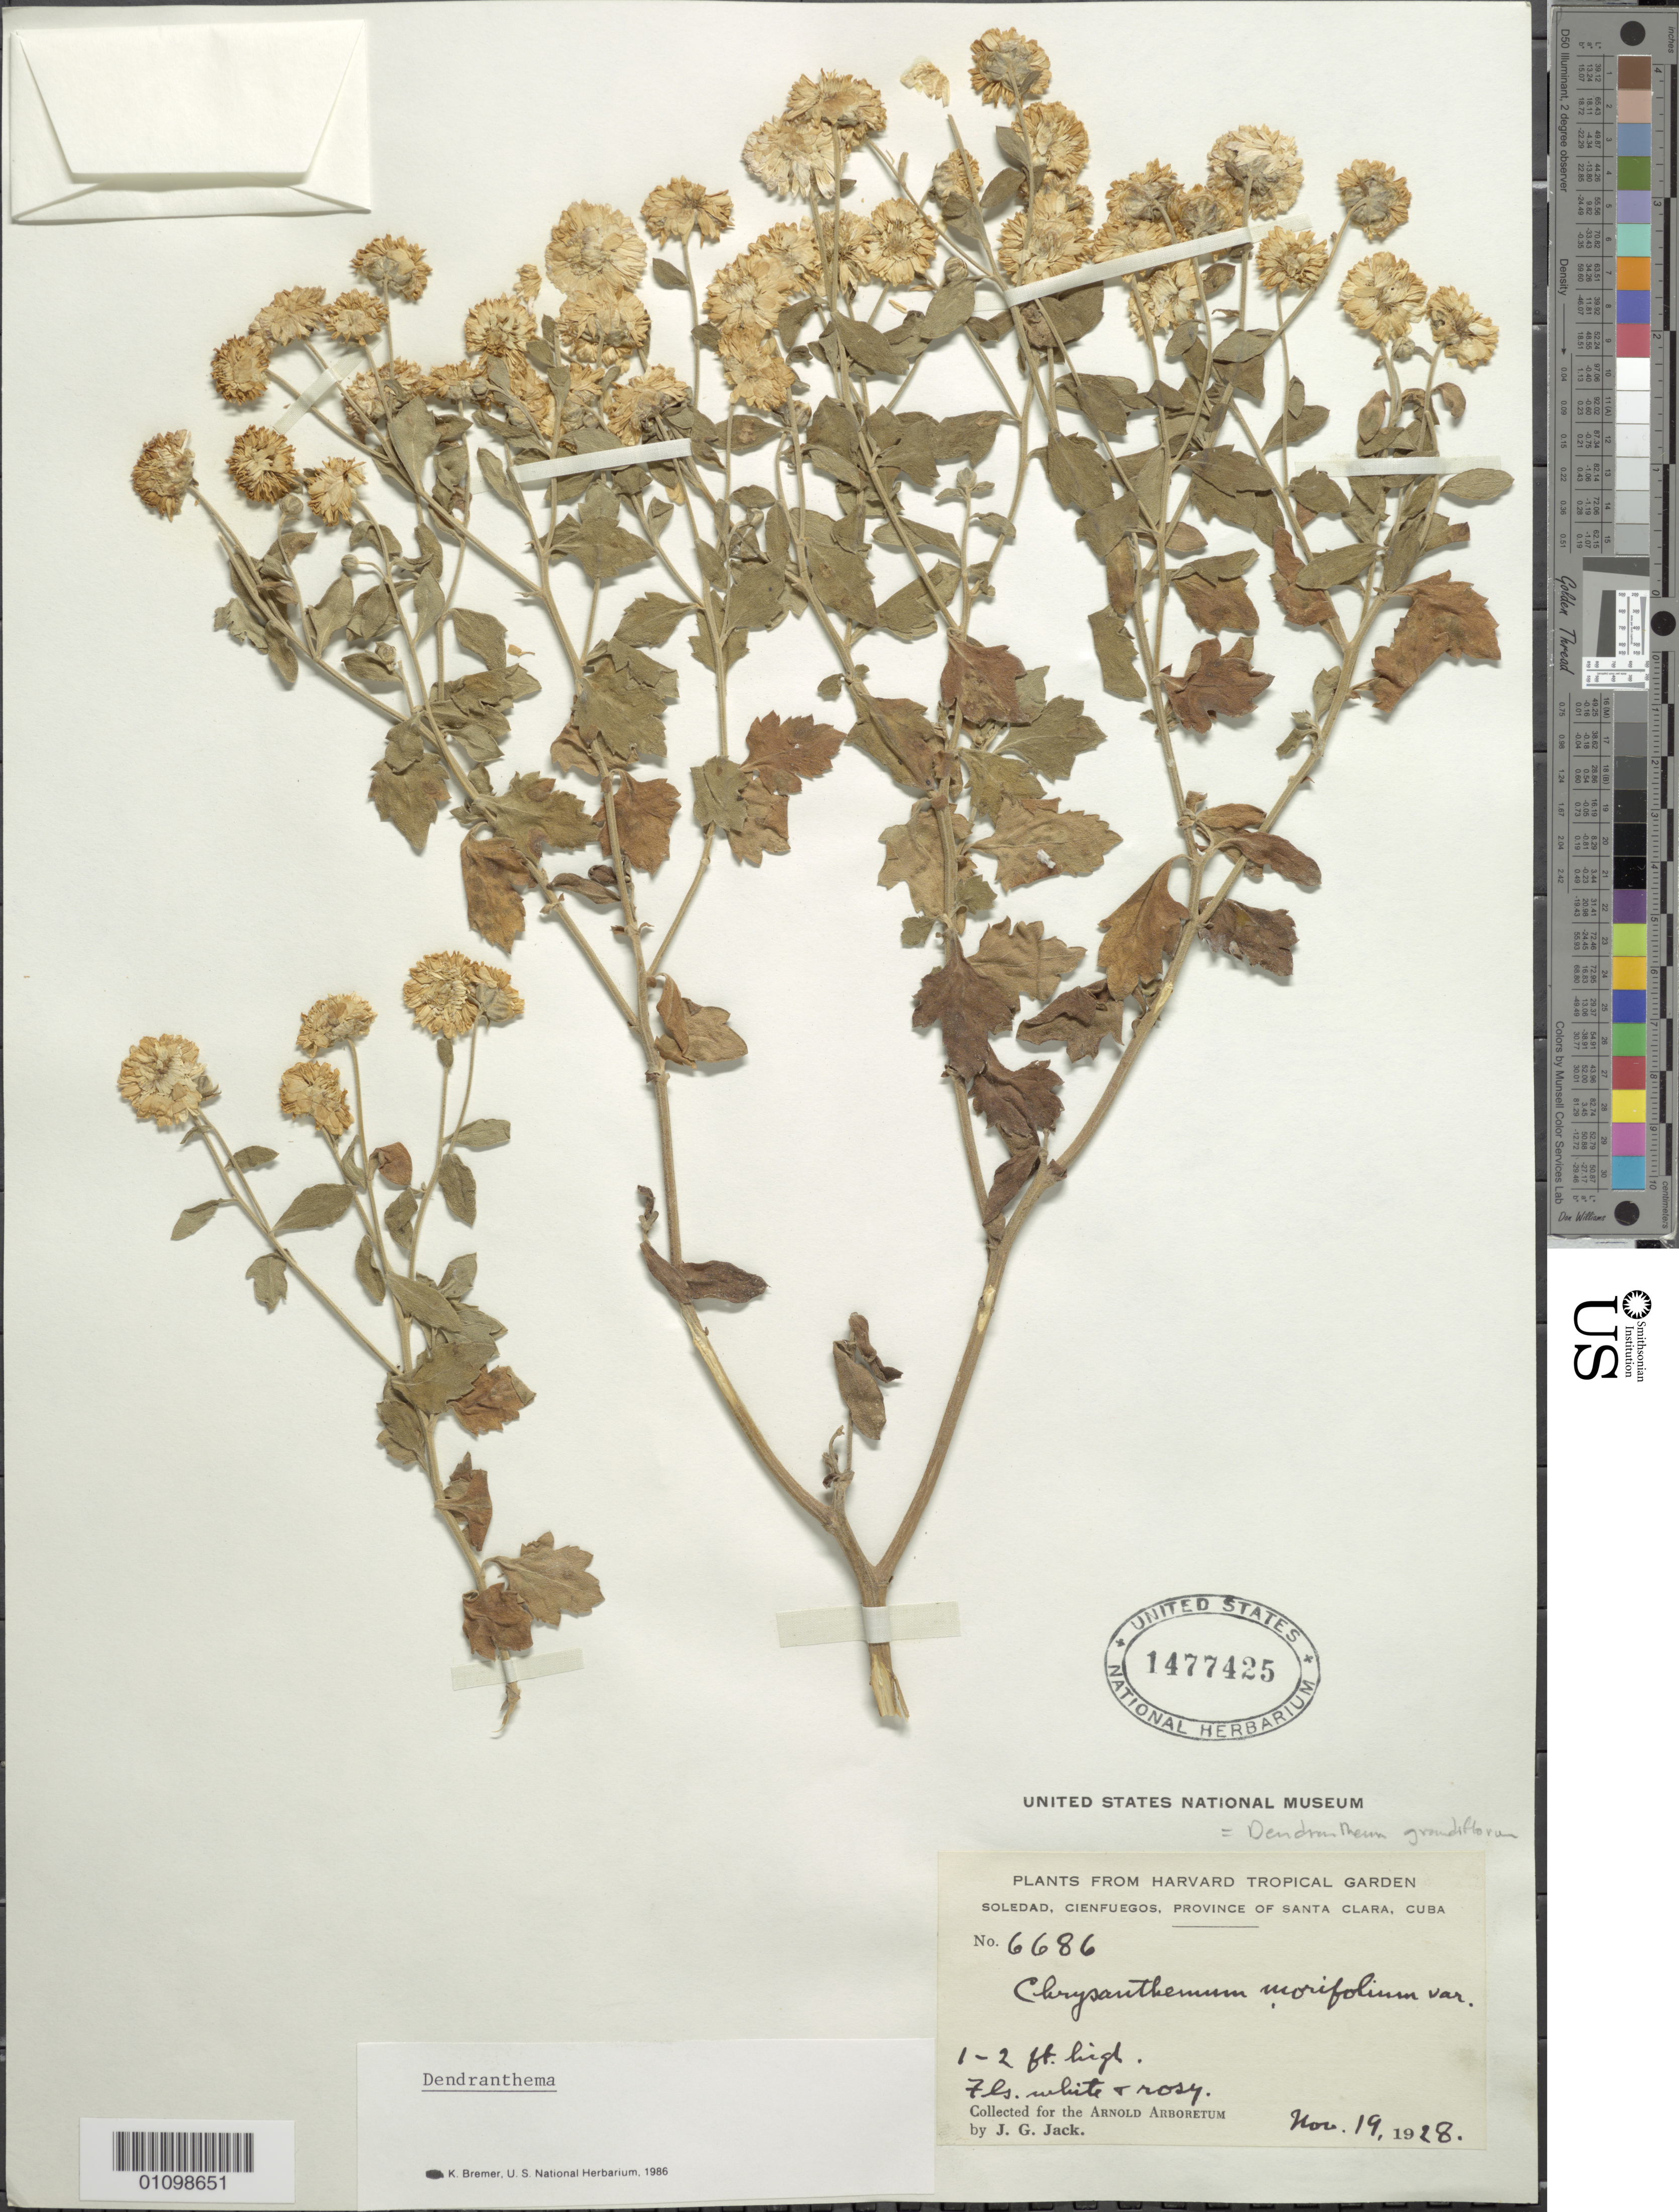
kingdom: Plantae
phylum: Tracheophyta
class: Magnoliopsida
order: Asterales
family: Asteraceae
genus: Dendranthema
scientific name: Dendranthema grandiflorum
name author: (Ramat.) Kitam.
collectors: J. G. Jack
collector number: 6686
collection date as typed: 19 Nov 1928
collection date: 1928-11-19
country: Cuba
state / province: Cienfuegos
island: Cuba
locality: Soledad, Cienfuegos Province of Santa Clara, Cuba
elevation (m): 0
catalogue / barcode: US 1477425